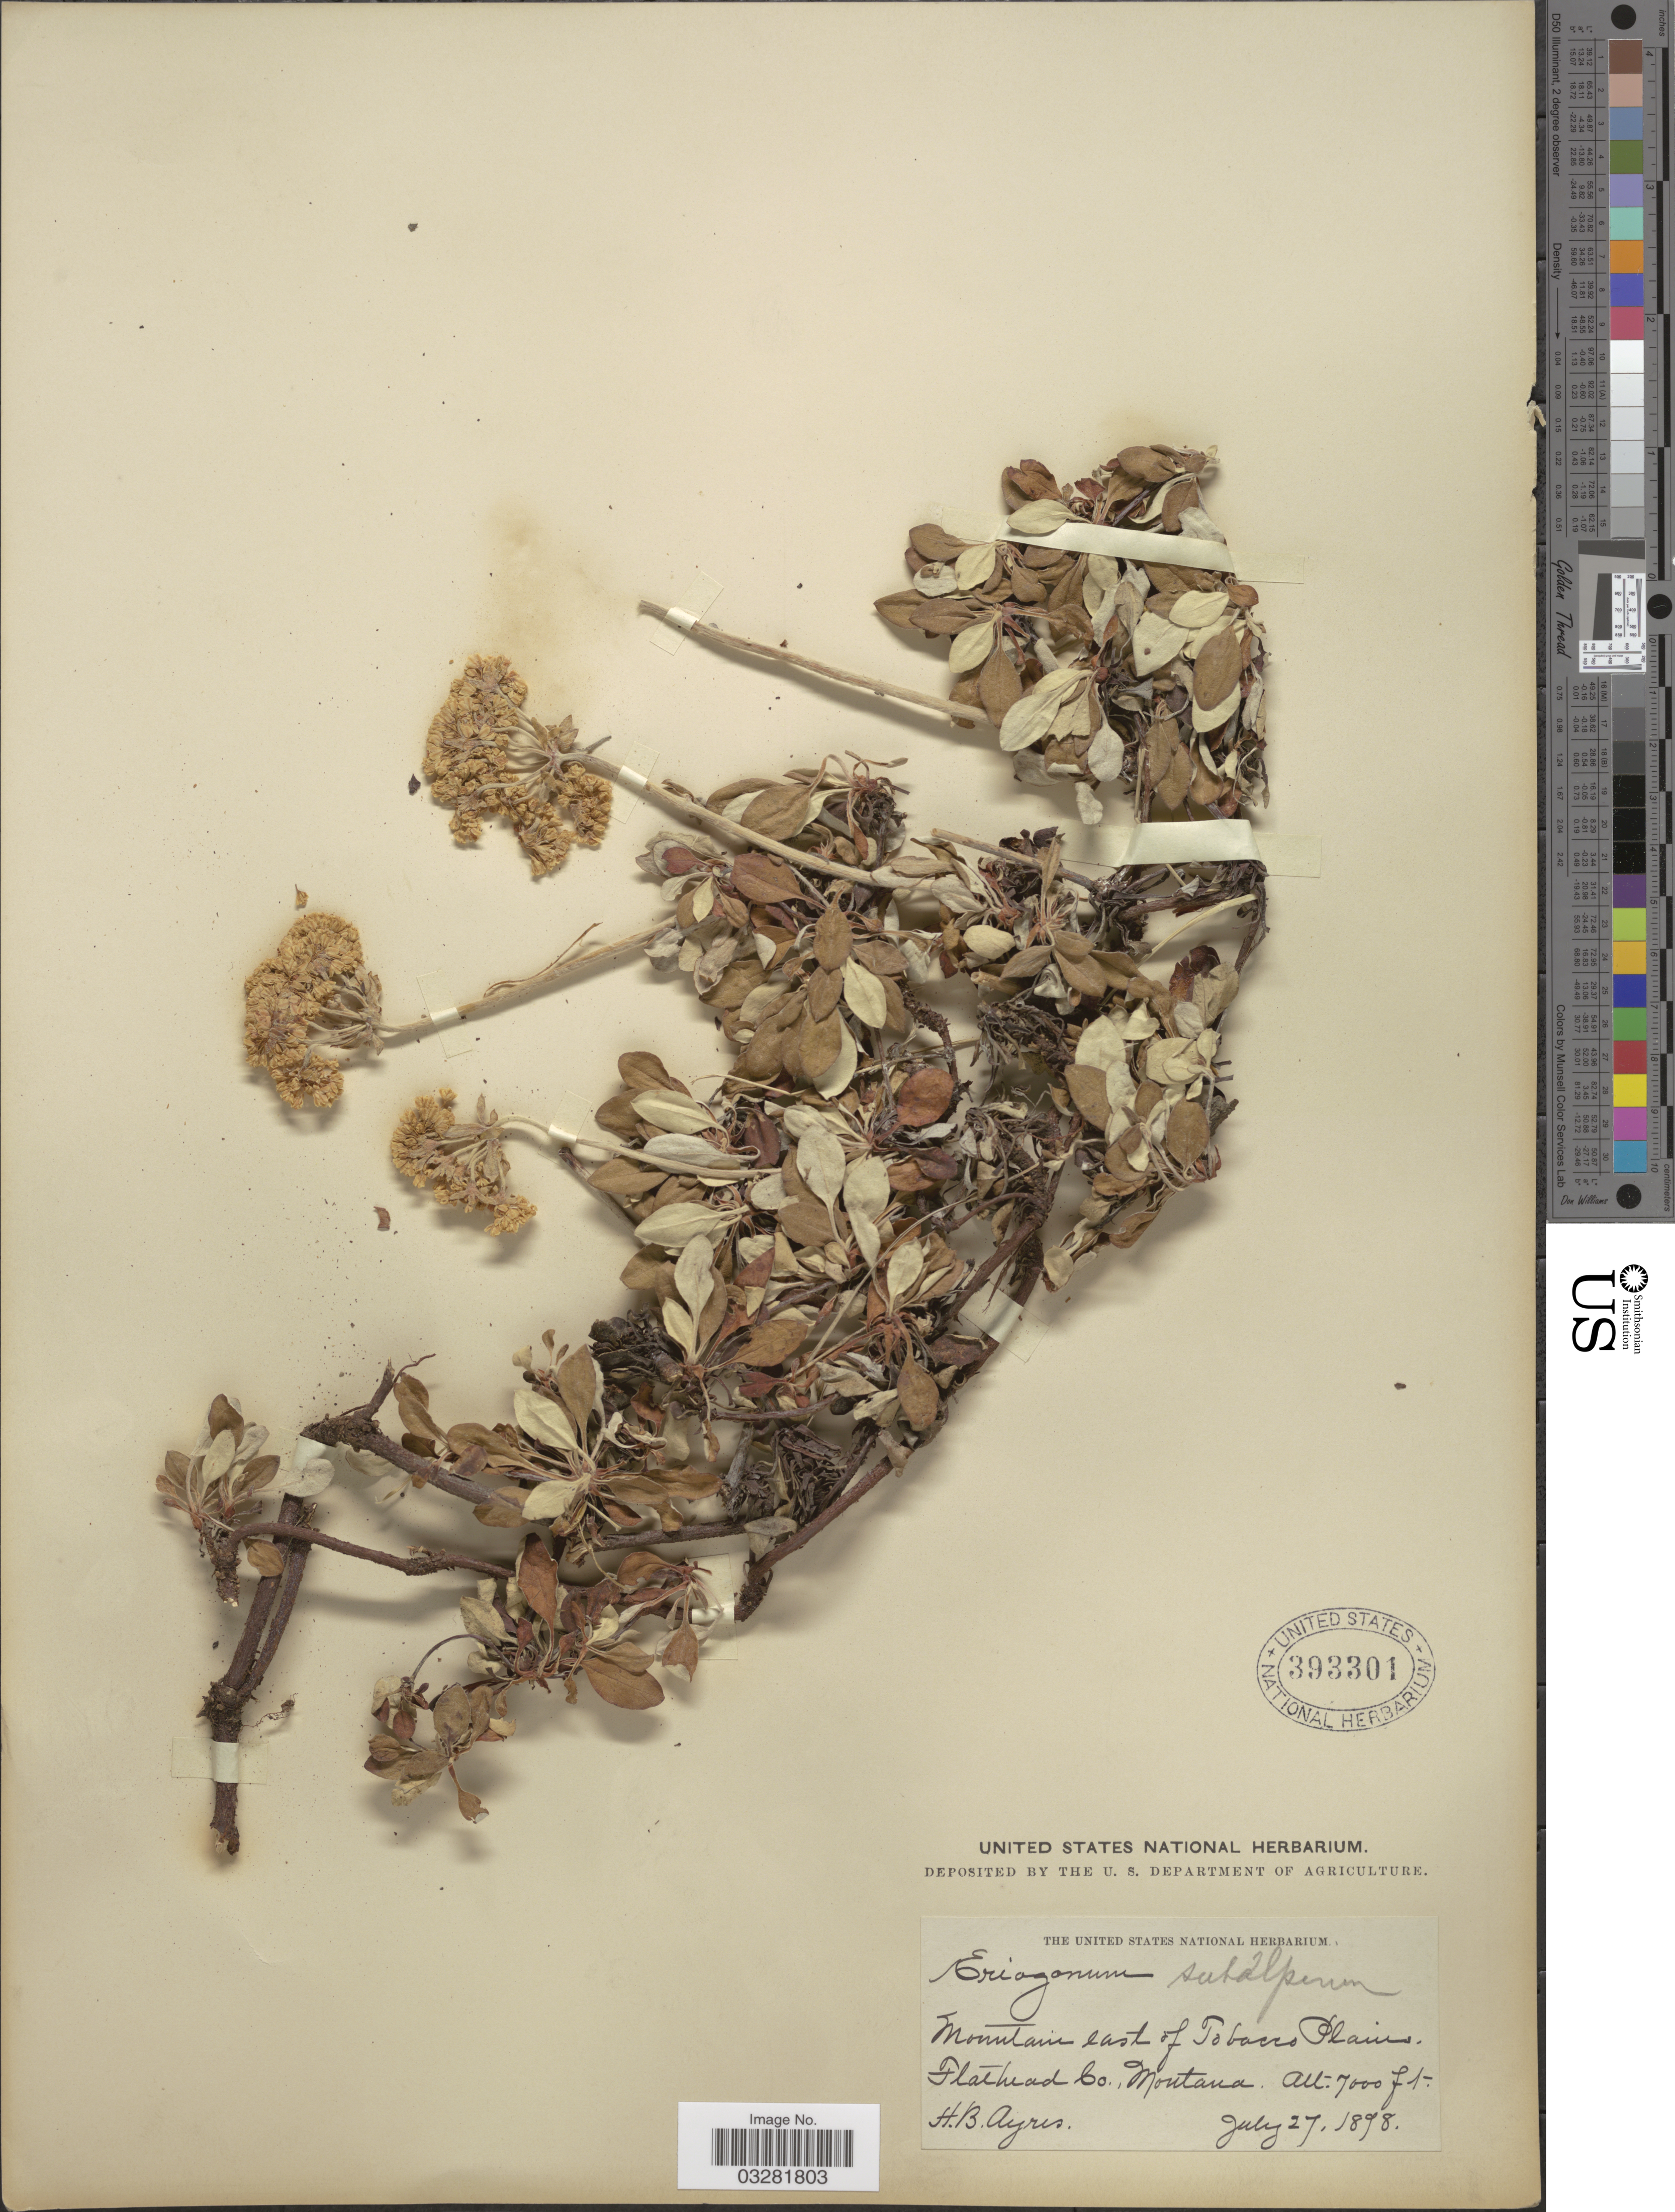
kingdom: Plantae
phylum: Tracheophyta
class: Magnoliopsida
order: Caryophyllales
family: Polygonaceae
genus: Eriogonum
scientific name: Eriogonum umbellatum var. subalpinum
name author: M.E. Jones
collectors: H. Ayres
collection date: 1898-07-27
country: United States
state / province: Montana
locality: Mountain east of Tobacco Plains. Flathead Co.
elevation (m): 2134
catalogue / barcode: US 393301